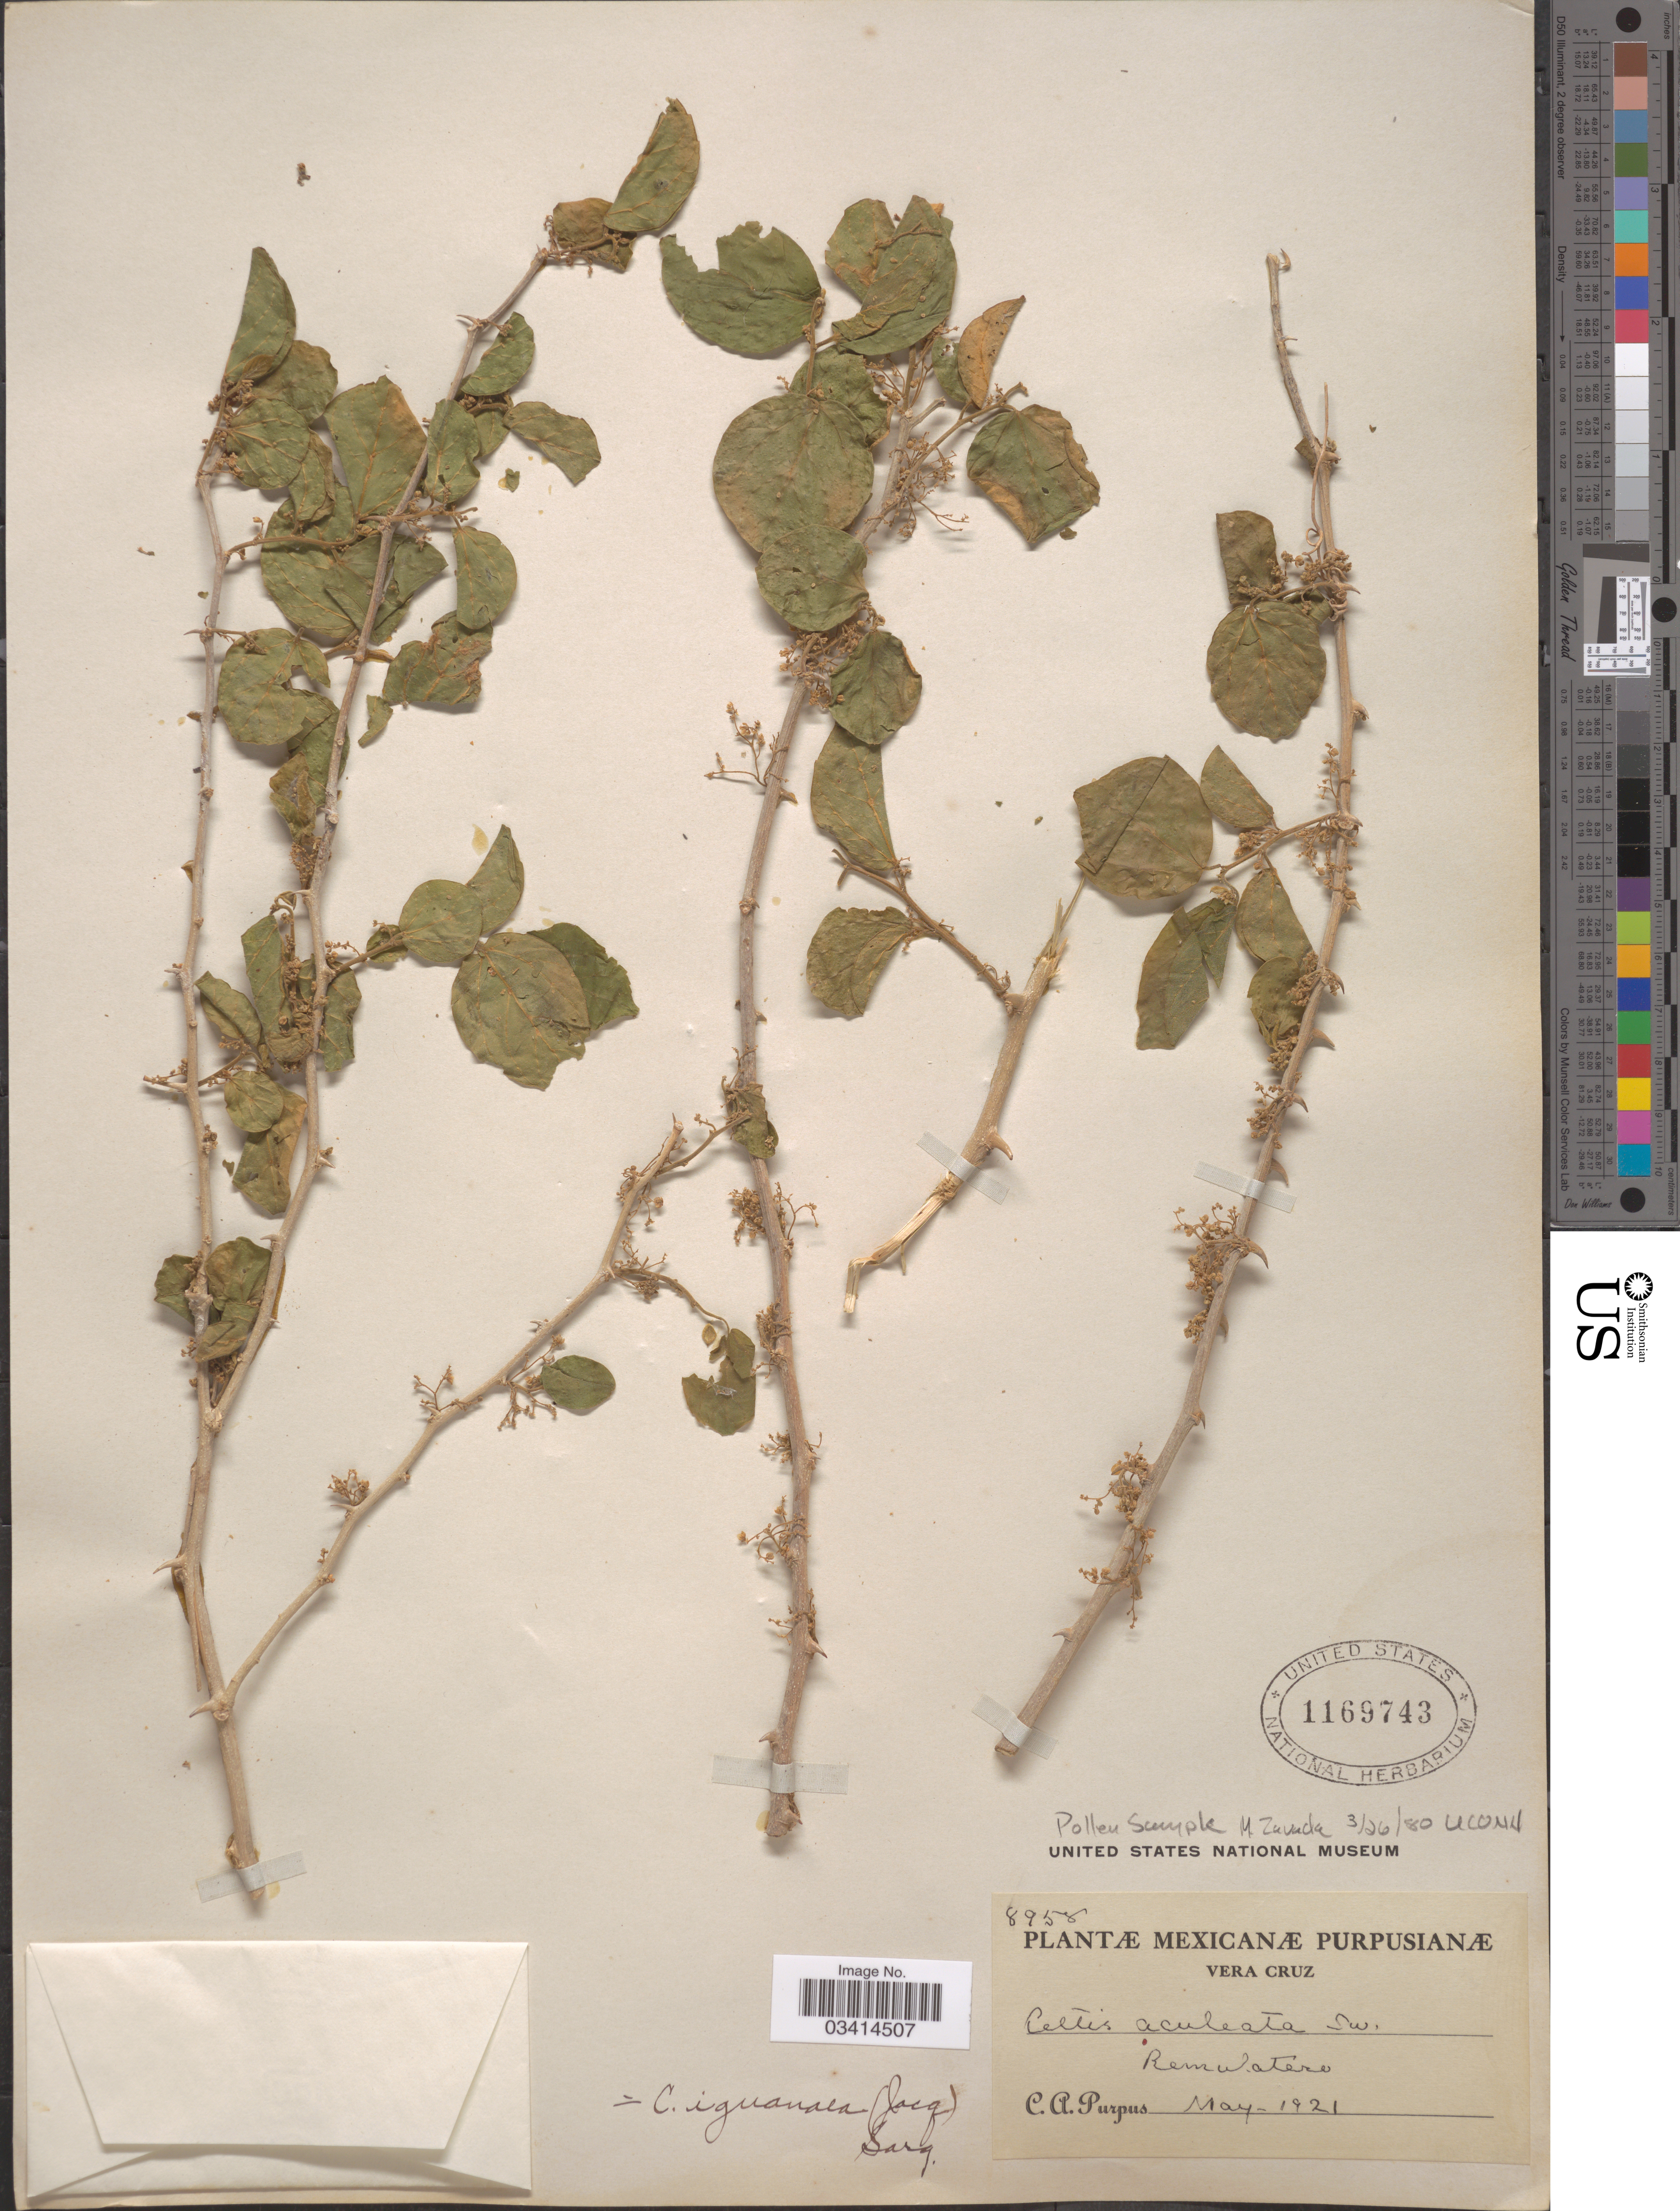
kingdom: Plantae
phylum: Tracheophyta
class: Magnoliopsida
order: Rosales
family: Cannabaceae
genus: Celtis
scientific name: Celtis iguanaea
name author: (Jacq.) Sarg.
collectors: C. A. Purpus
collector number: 8958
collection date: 1921-05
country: Mexico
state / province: Veracruz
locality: Vera Cruz. Remulatero.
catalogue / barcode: US 1169743